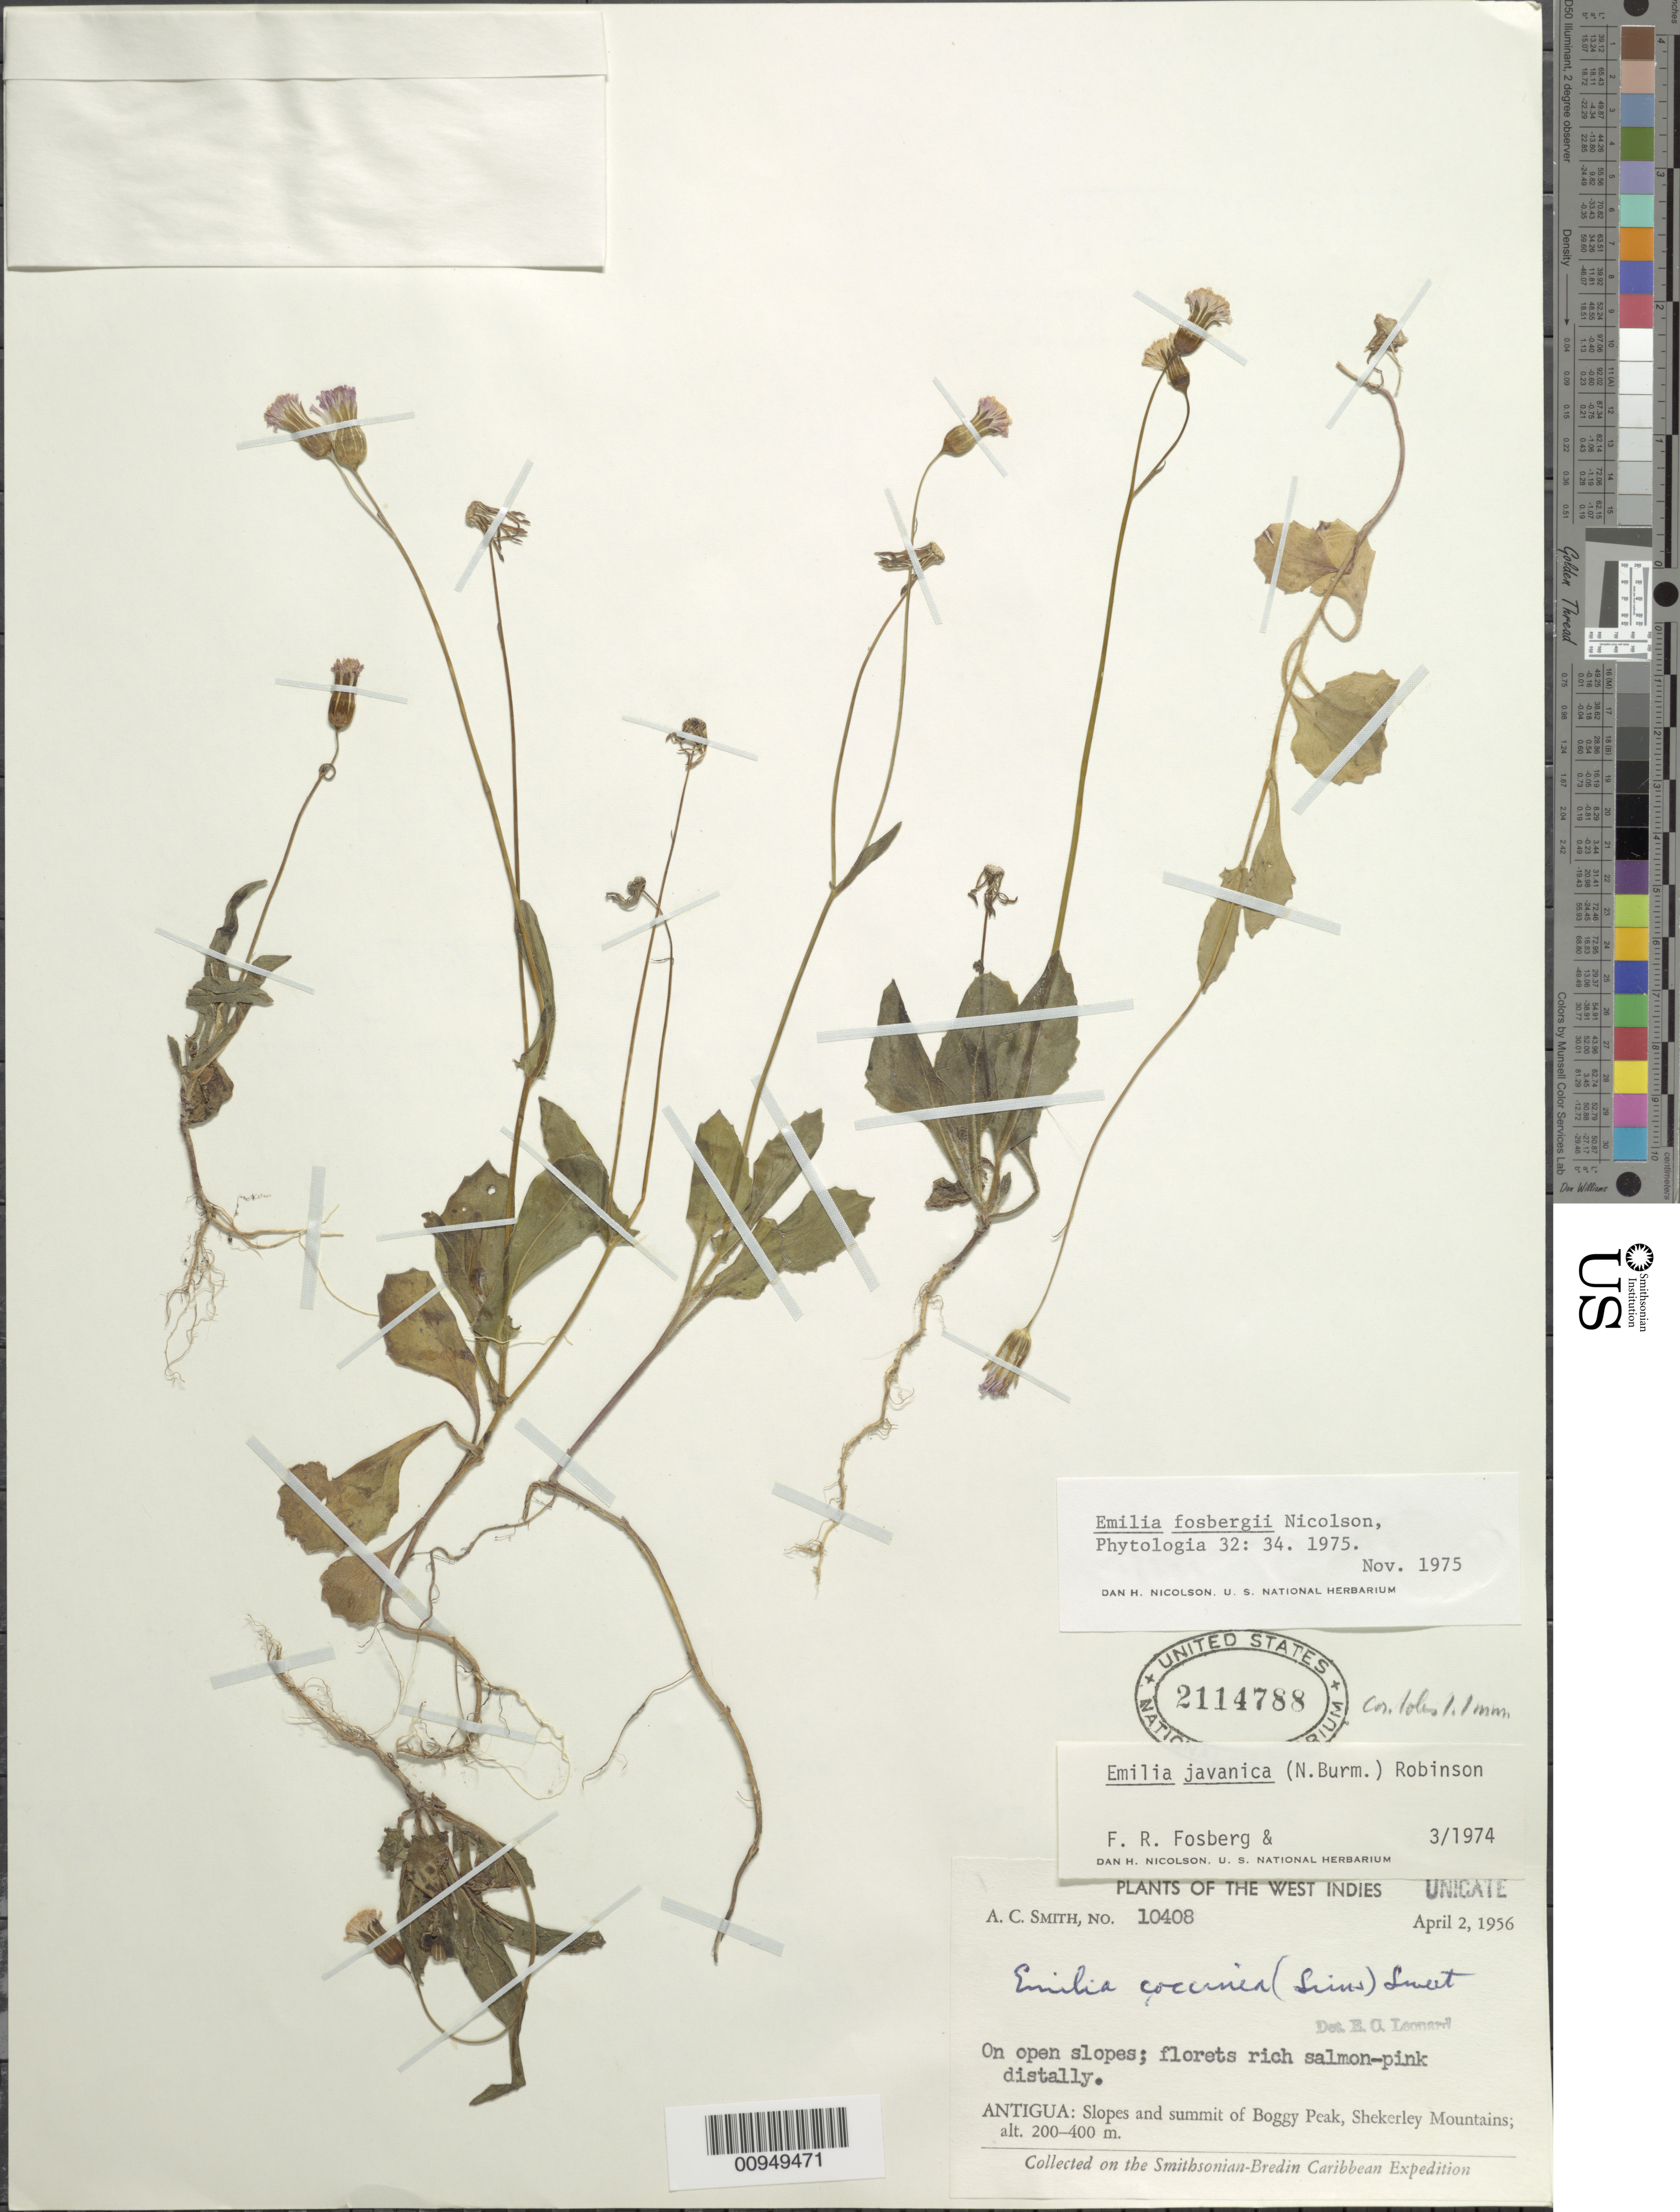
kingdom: Plantae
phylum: Tracheophyta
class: Magnoliopsida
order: Asterales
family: Asteraceae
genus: Emilia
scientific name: Emilia fosbergii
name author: Nicolson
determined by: Nicolson, Dan H.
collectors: A. C. Smith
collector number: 10408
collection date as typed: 02 Apr 1956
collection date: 1956-04-02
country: Antigua and Barbuda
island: Antigua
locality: Slopes and summit of Boggy Peak, Shekerley Mountains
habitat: On open slopes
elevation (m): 200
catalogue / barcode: US 2114788